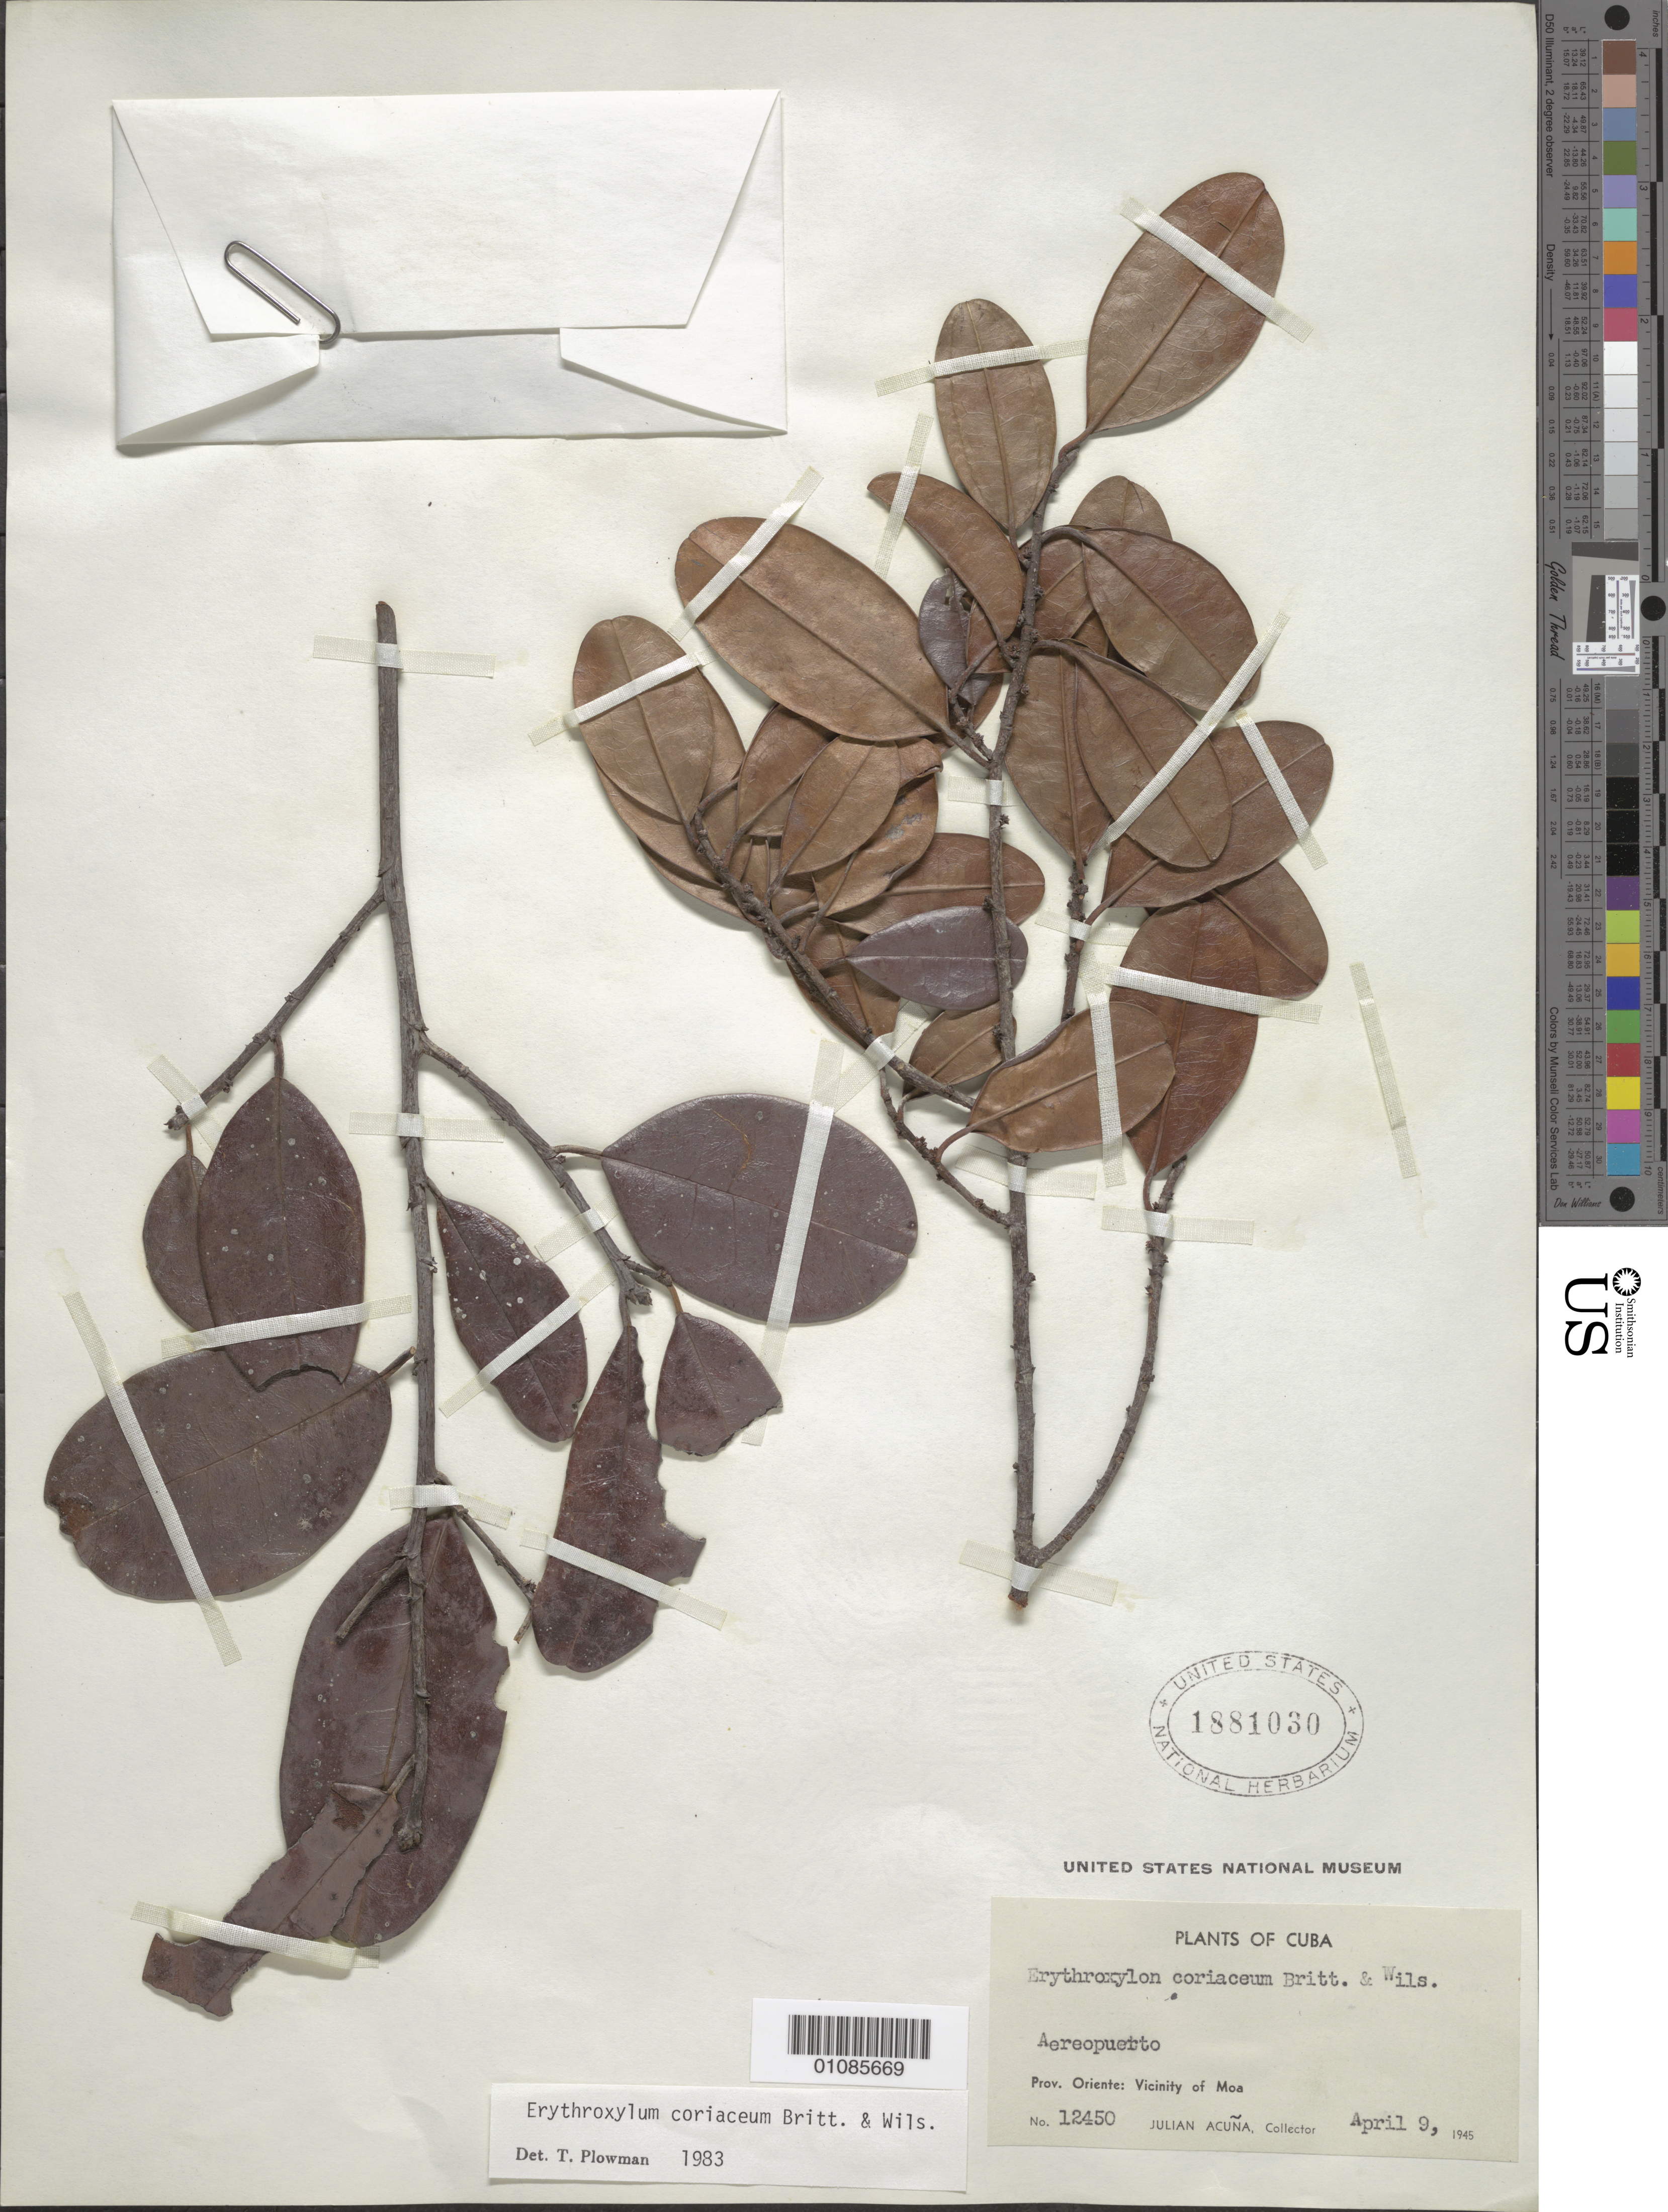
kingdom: Plantae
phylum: Tracheophyta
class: Magnoliopsida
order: Malpighiales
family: Erythroxylaceae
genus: Erythroxylum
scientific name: Erythroxylum confusum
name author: Britton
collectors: J. Acuña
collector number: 12450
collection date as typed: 09 Apr 1945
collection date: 1945-04-09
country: Cuba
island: Cuba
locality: Oriente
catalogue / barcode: US 1881030